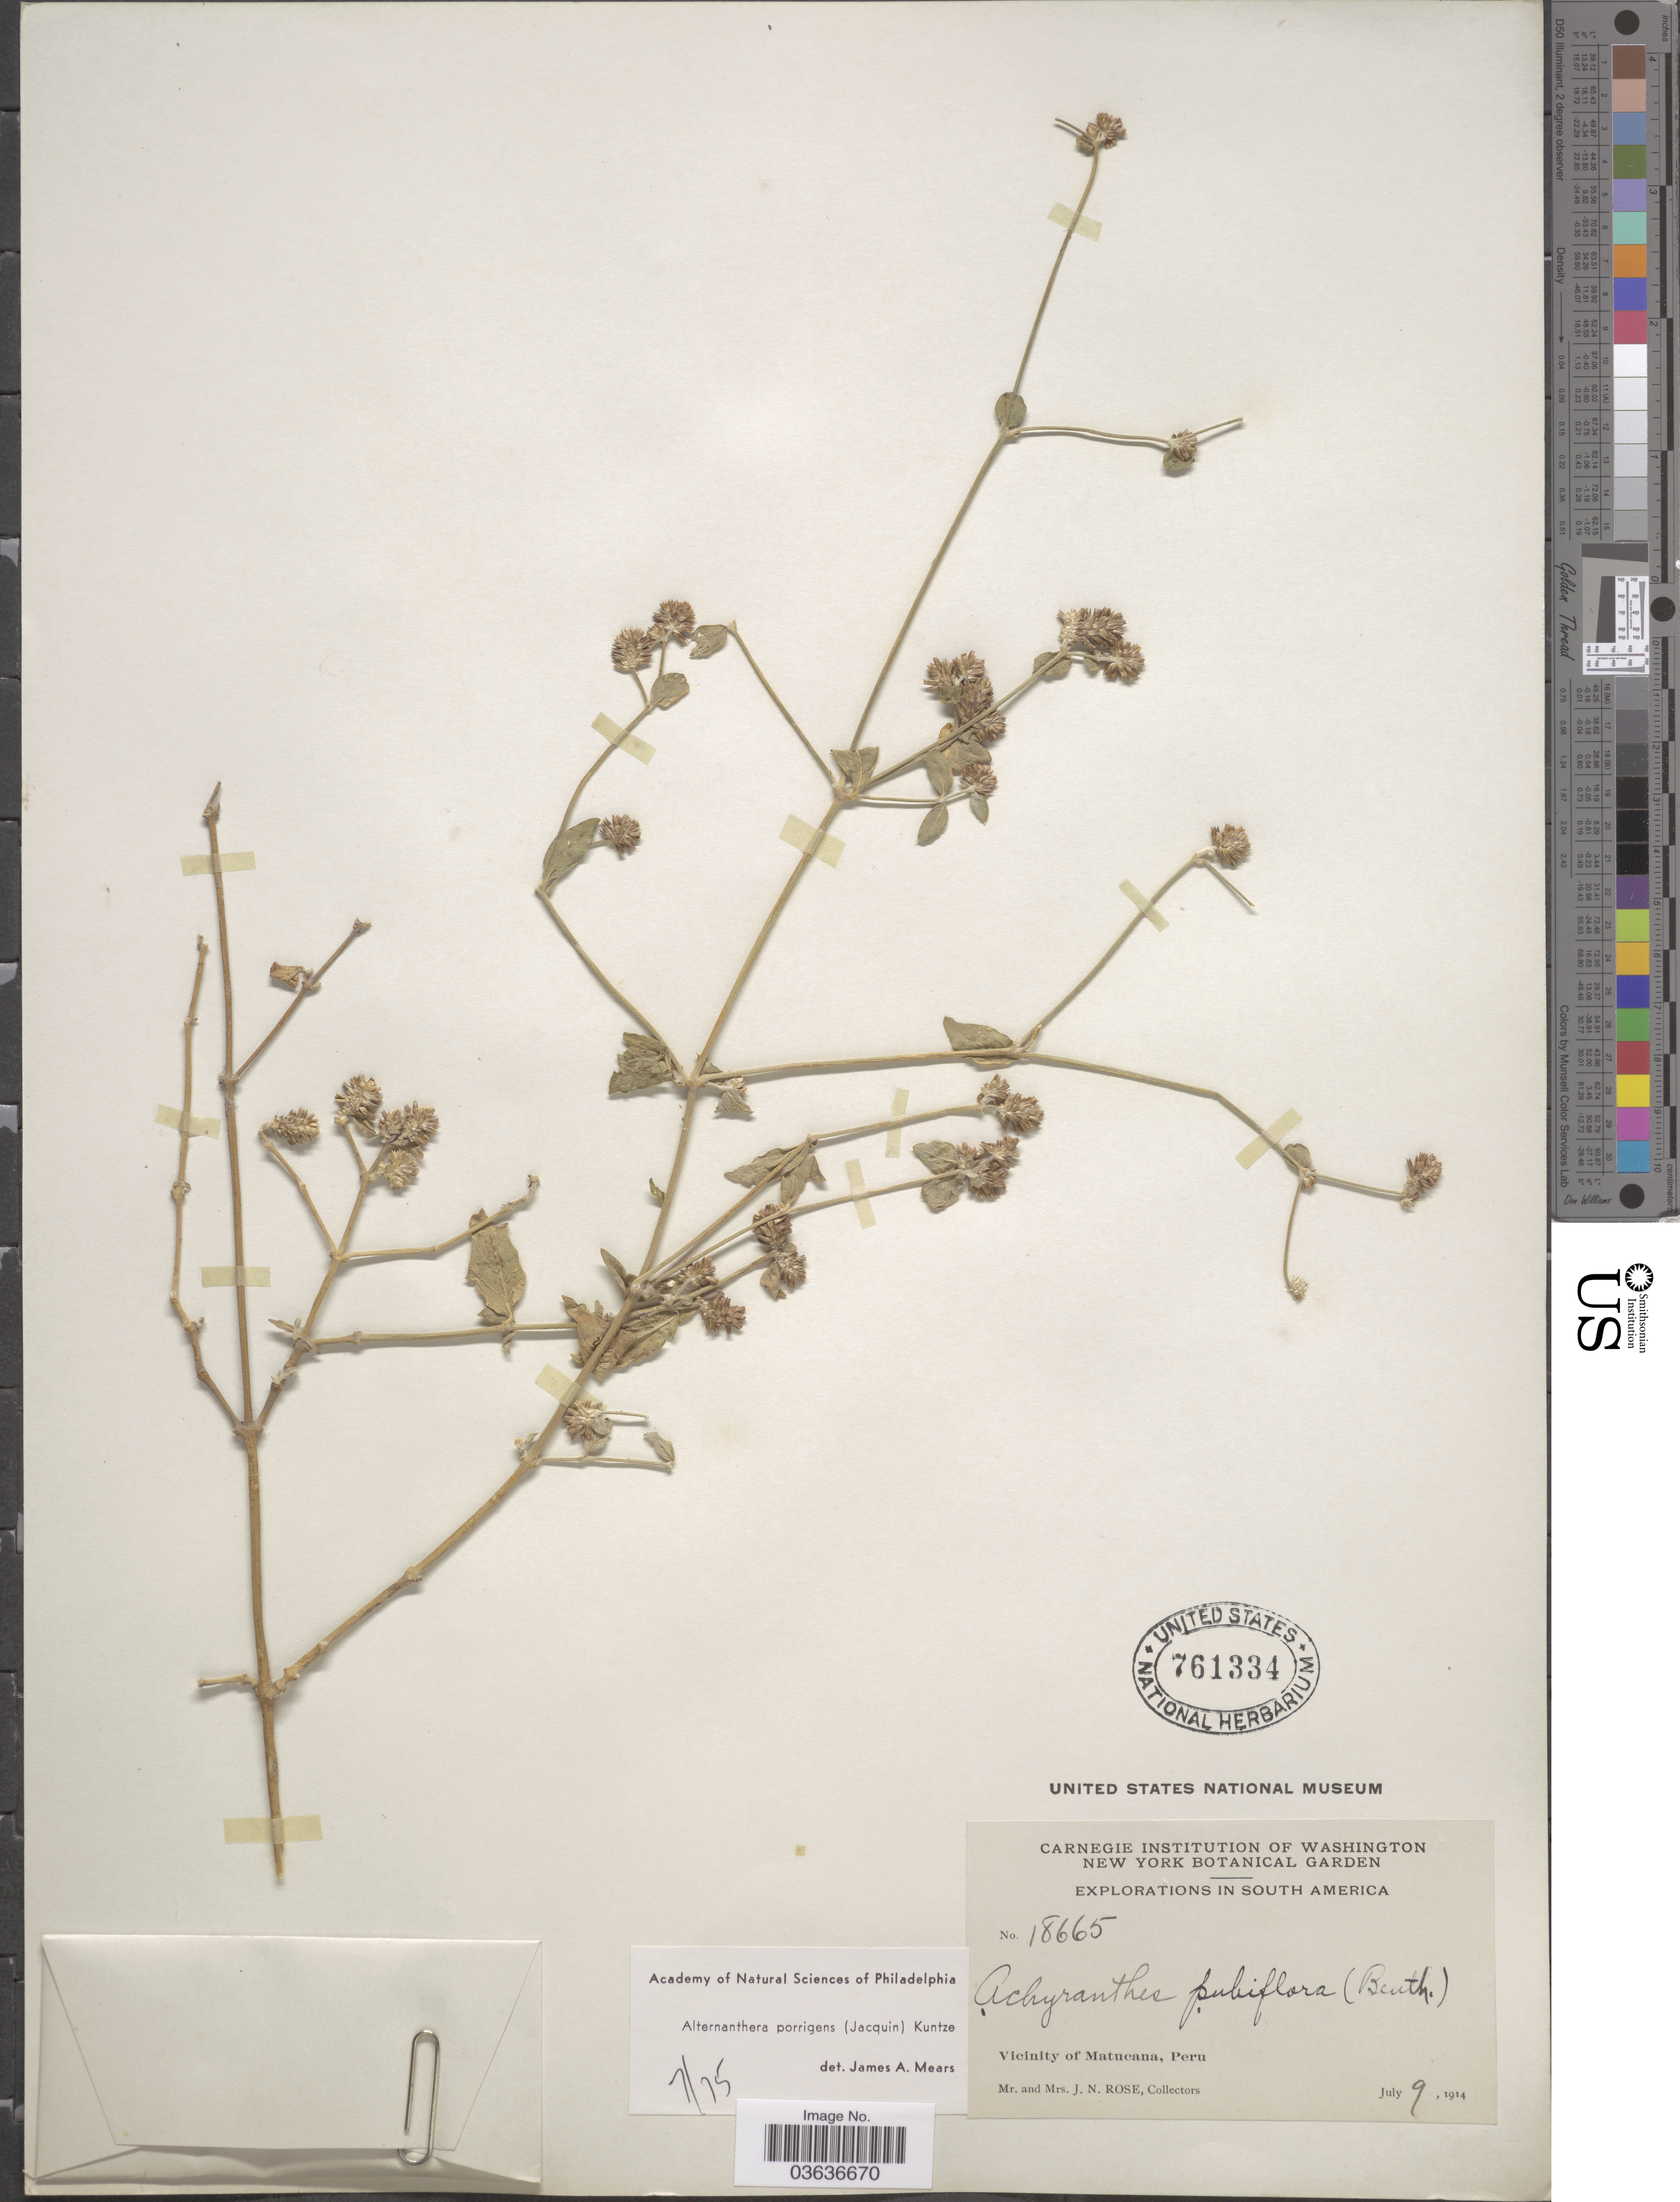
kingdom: Plantae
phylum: Tracheophyta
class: Magnoliopsida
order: Caryophyllales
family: Amaranthaceae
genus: Alternanthera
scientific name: Alternanthera porrigens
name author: (Jacq.) Kuntze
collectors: J. N. Rose & L. B. Rose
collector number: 18665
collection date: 1914-07-09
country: Peru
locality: Vicinity of Matucana.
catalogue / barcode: US 761334